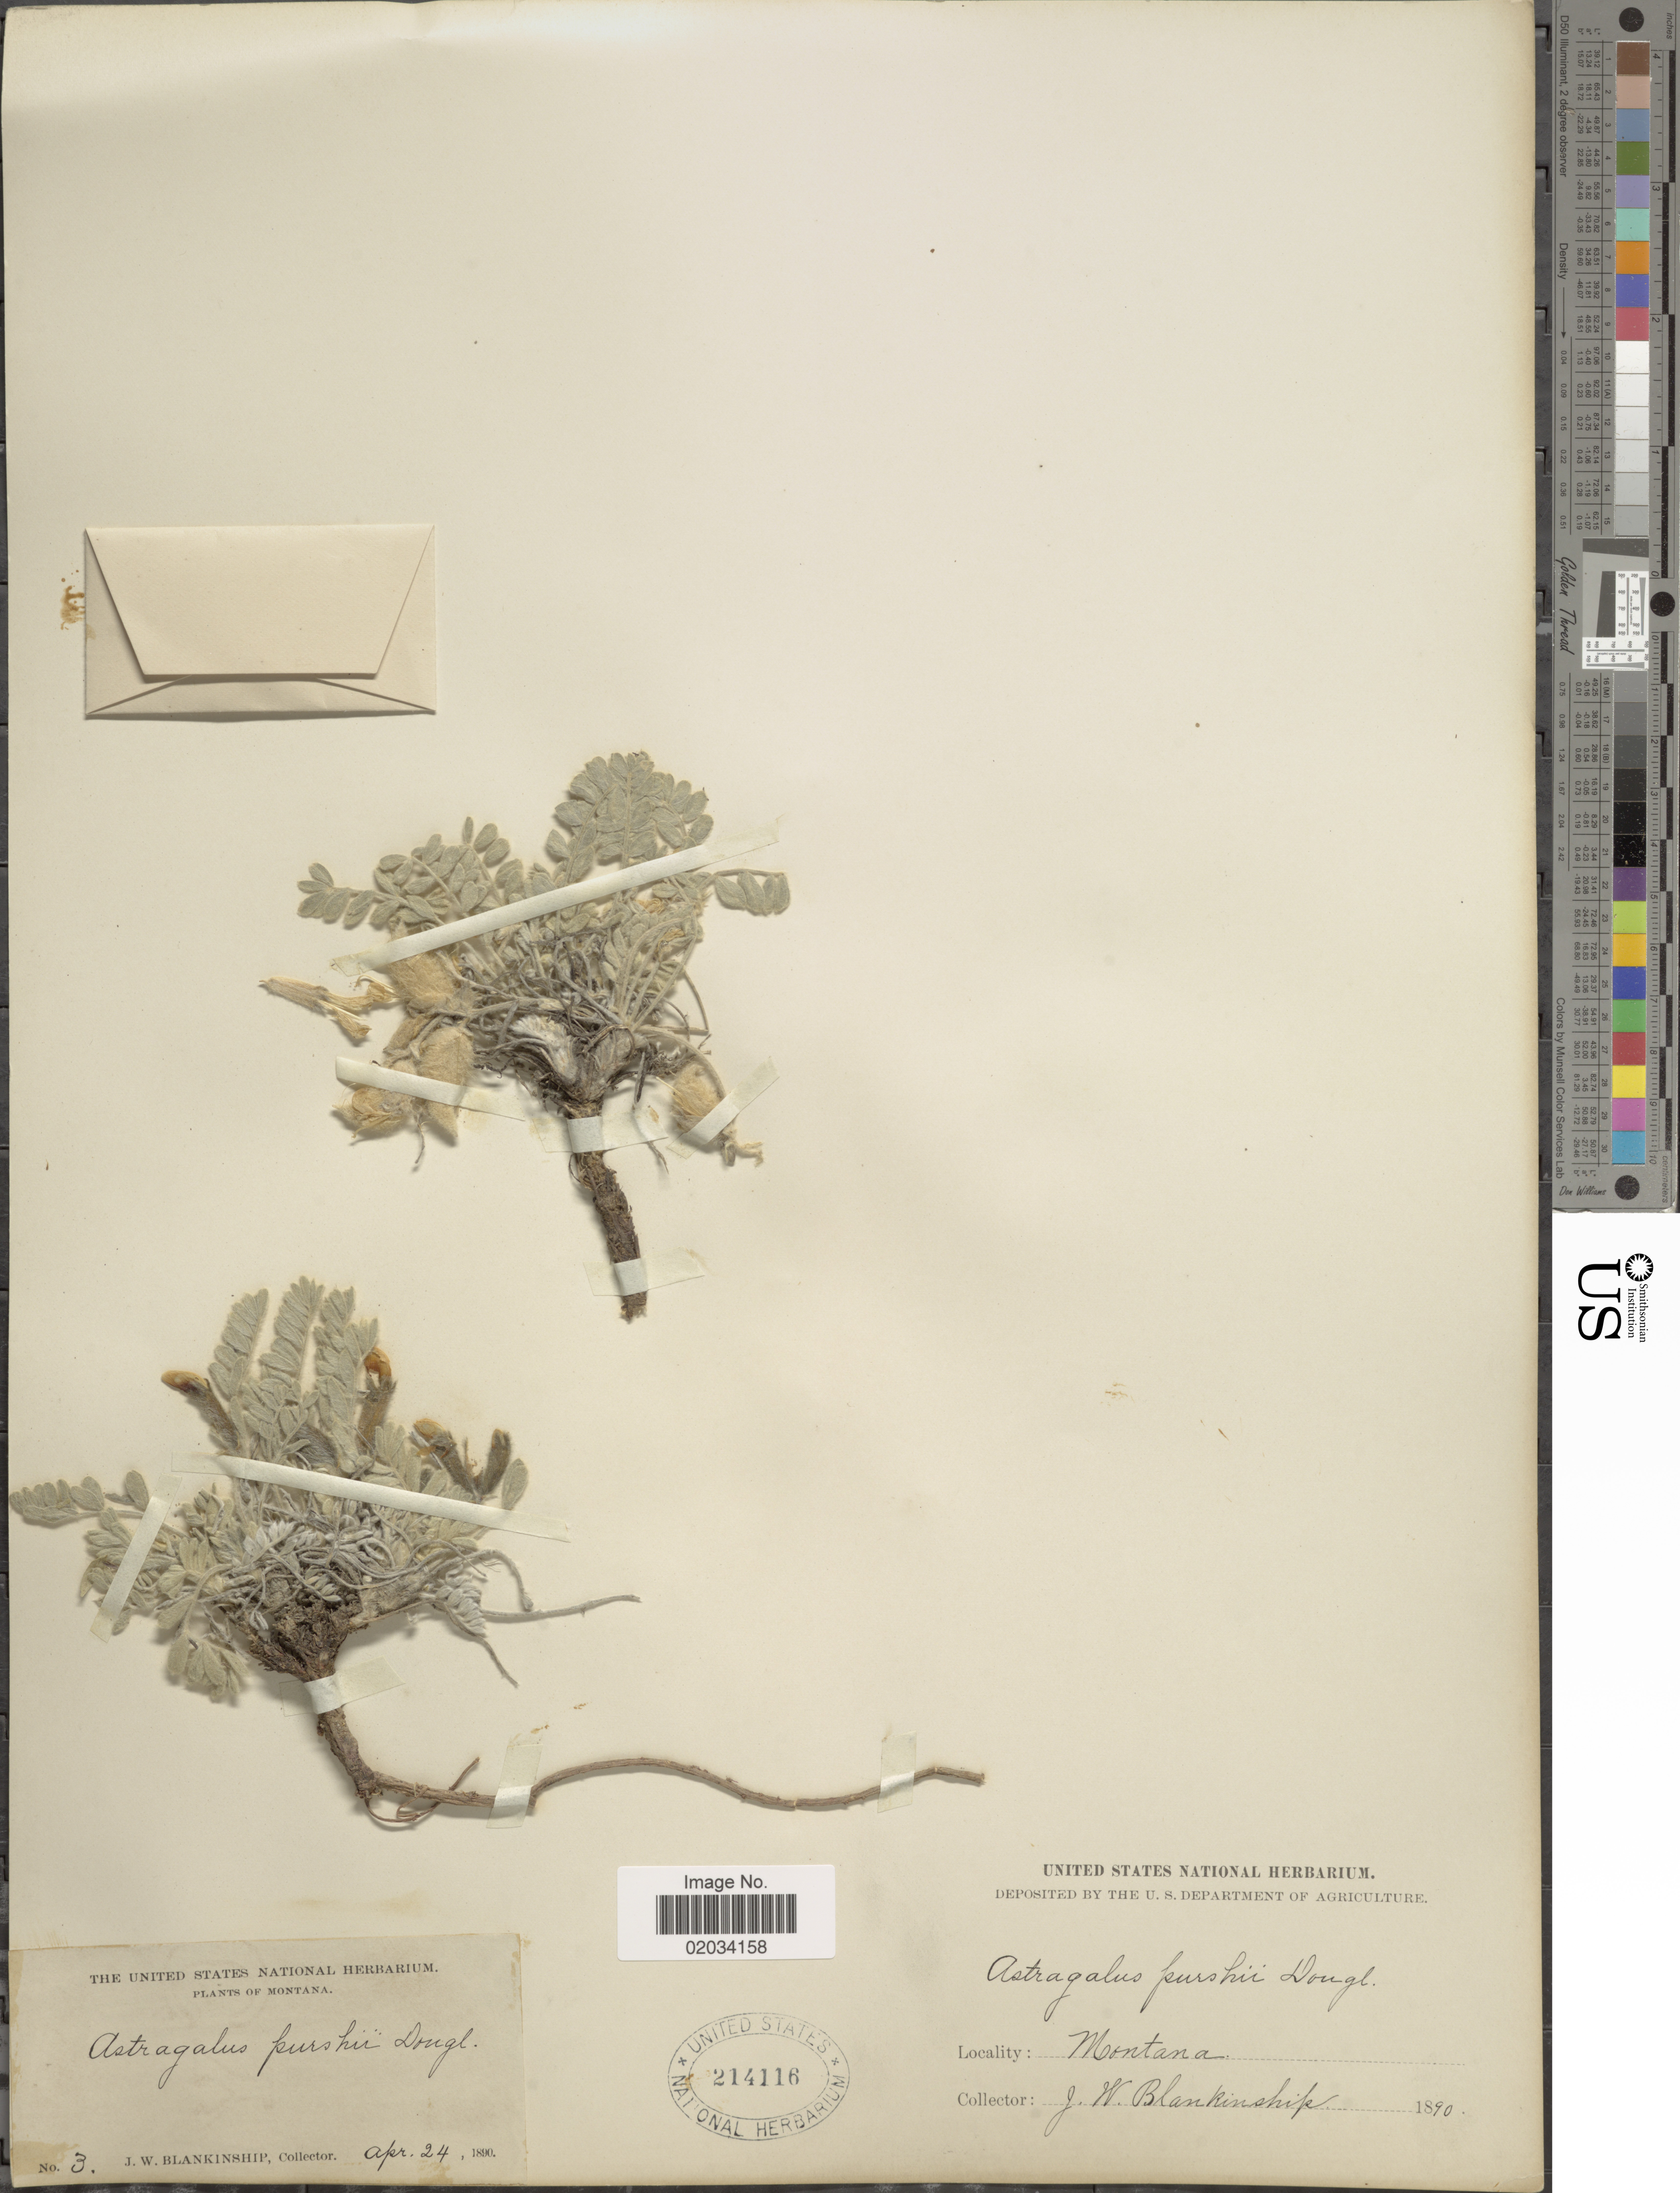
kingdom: Plantae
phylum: Tracheophyta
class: Magnoliopsida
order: Fabales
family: Fabaceae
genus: Astragalus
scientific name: Astragalus purshii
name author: Douglas ex Hook.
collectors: J. W. Blankinship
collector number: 3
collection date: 1890-04-24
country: United States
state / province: Montana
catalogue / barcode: US 214116